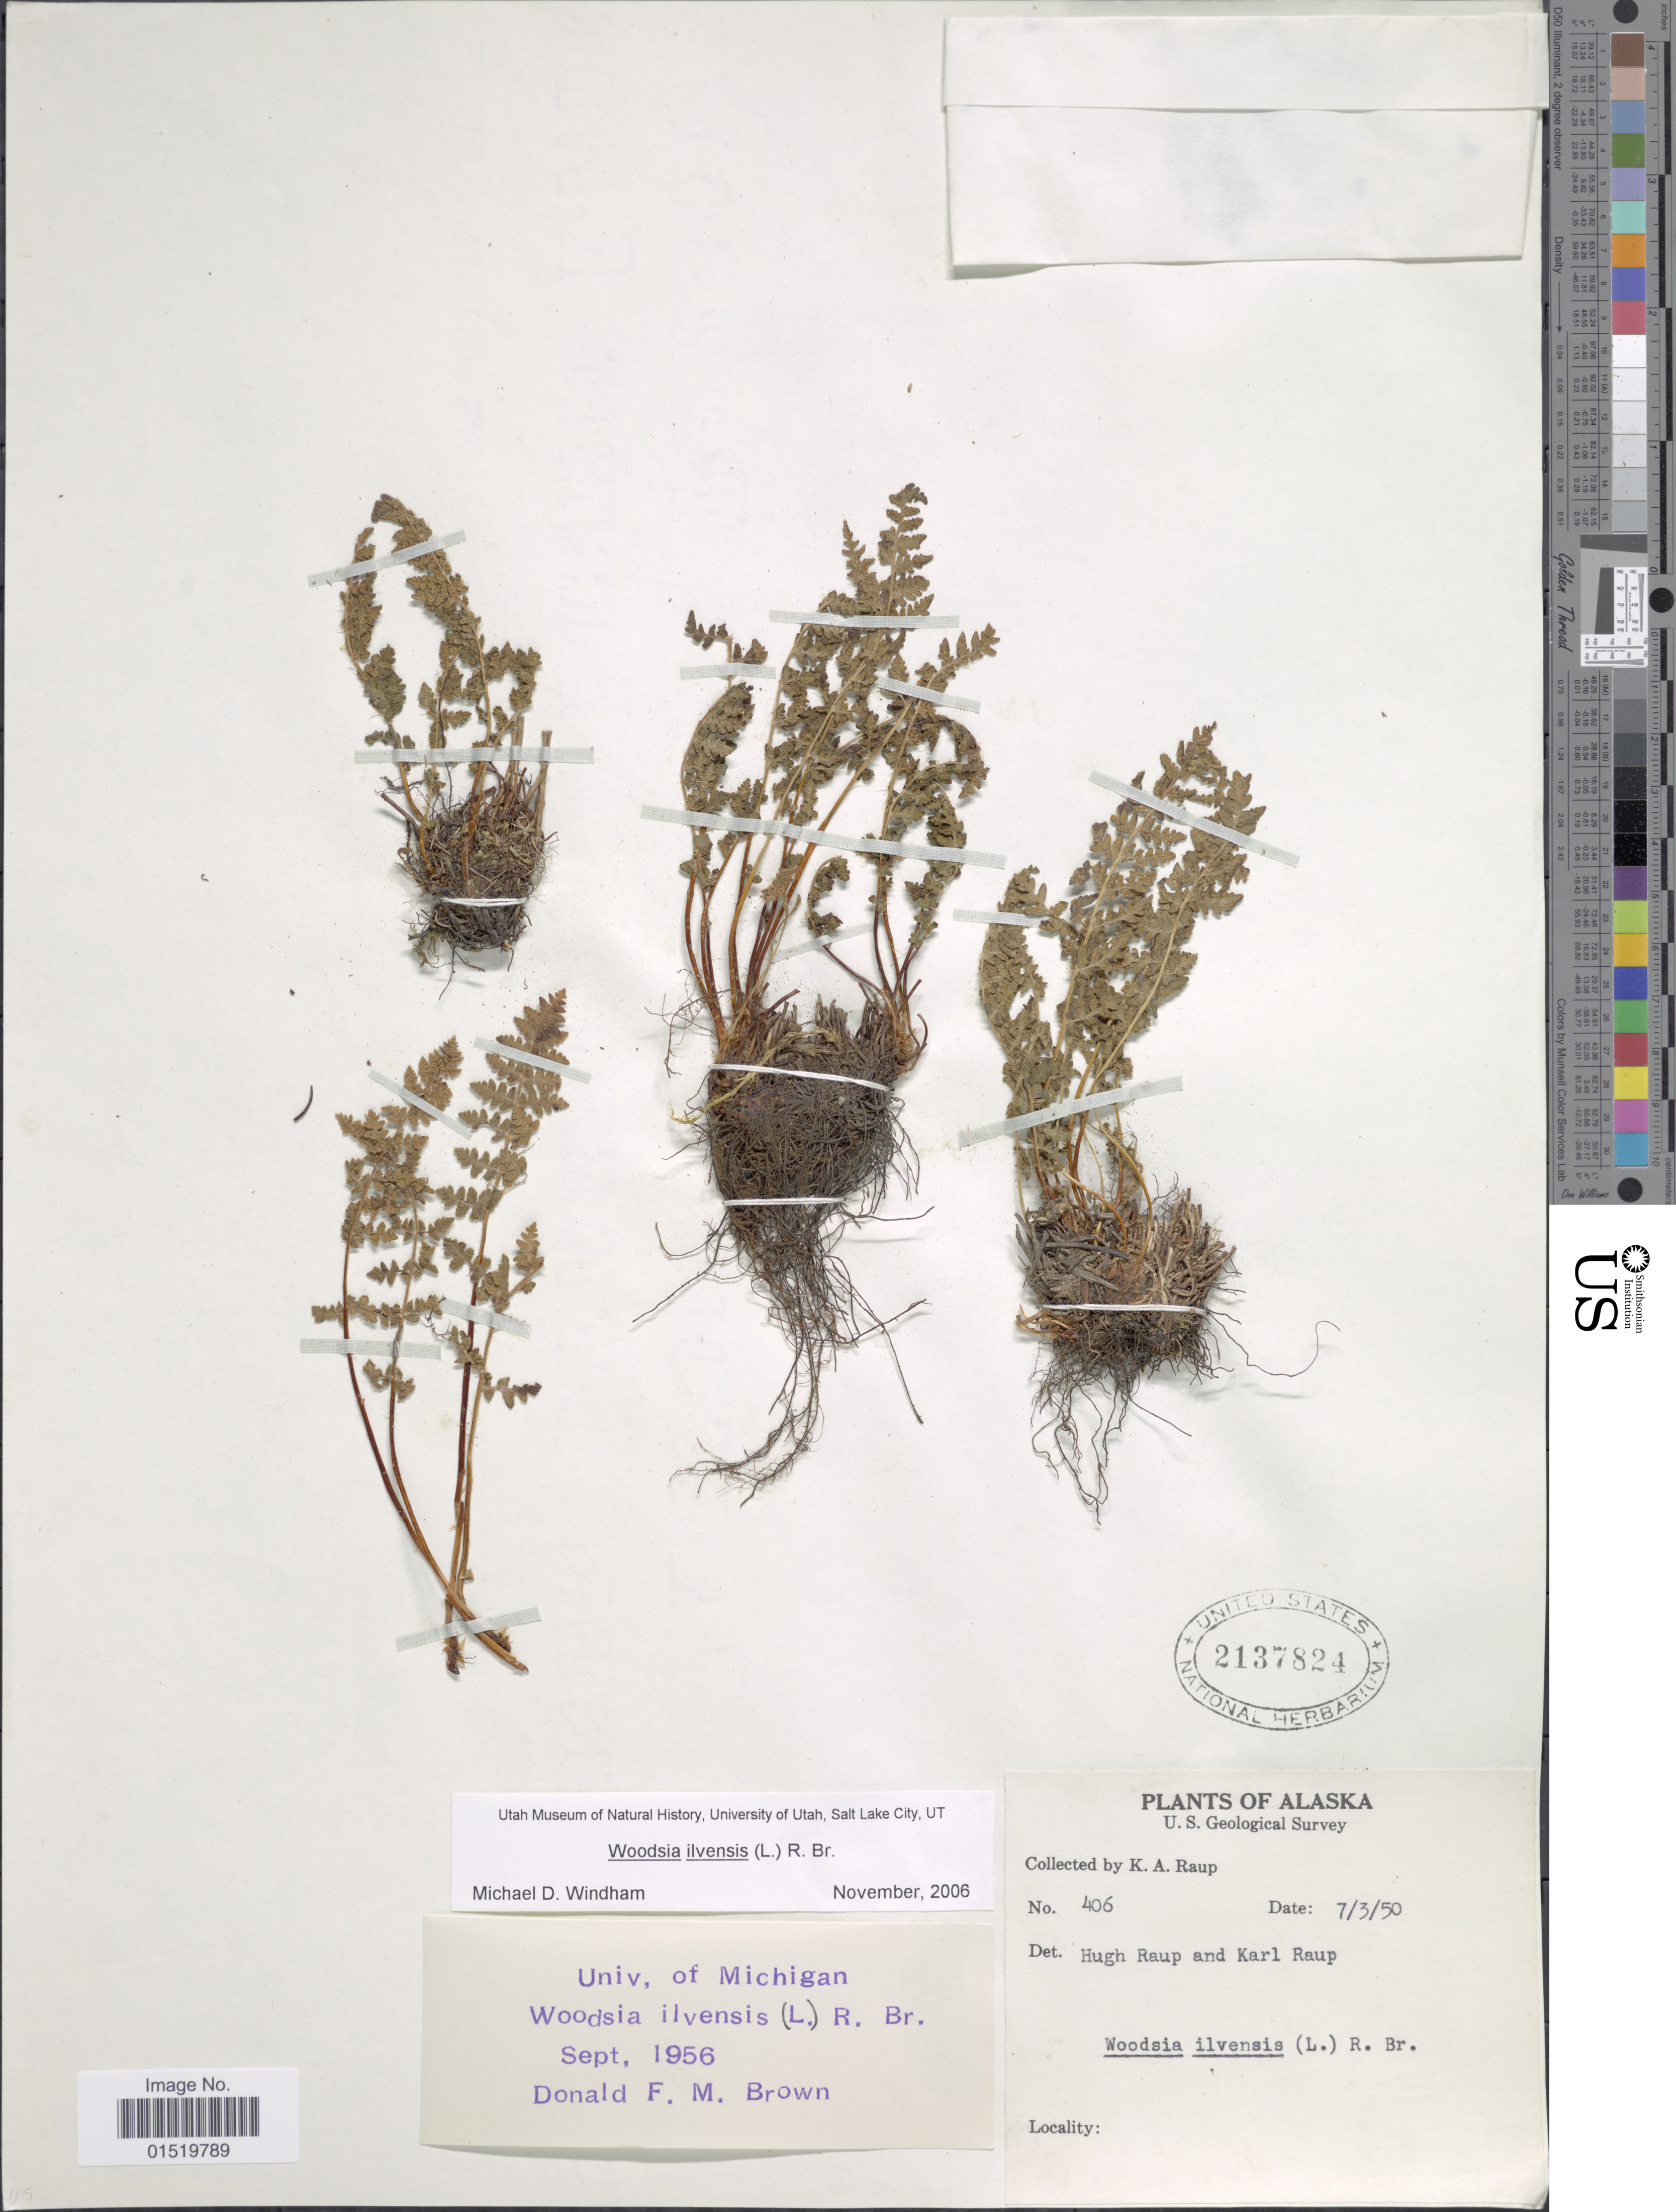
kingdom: Plantae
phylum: Tracheophyta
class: Polypodiopsida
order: Polypodiales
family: Woodsiaceae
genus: Woodsia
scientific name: Woodsia ilvensis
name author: (L.) R. Br.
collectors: K. Raup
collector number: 406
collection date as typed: Transcribed d/m/y: 3/7/50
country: United States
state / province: Alaska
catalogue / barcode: US 2137824